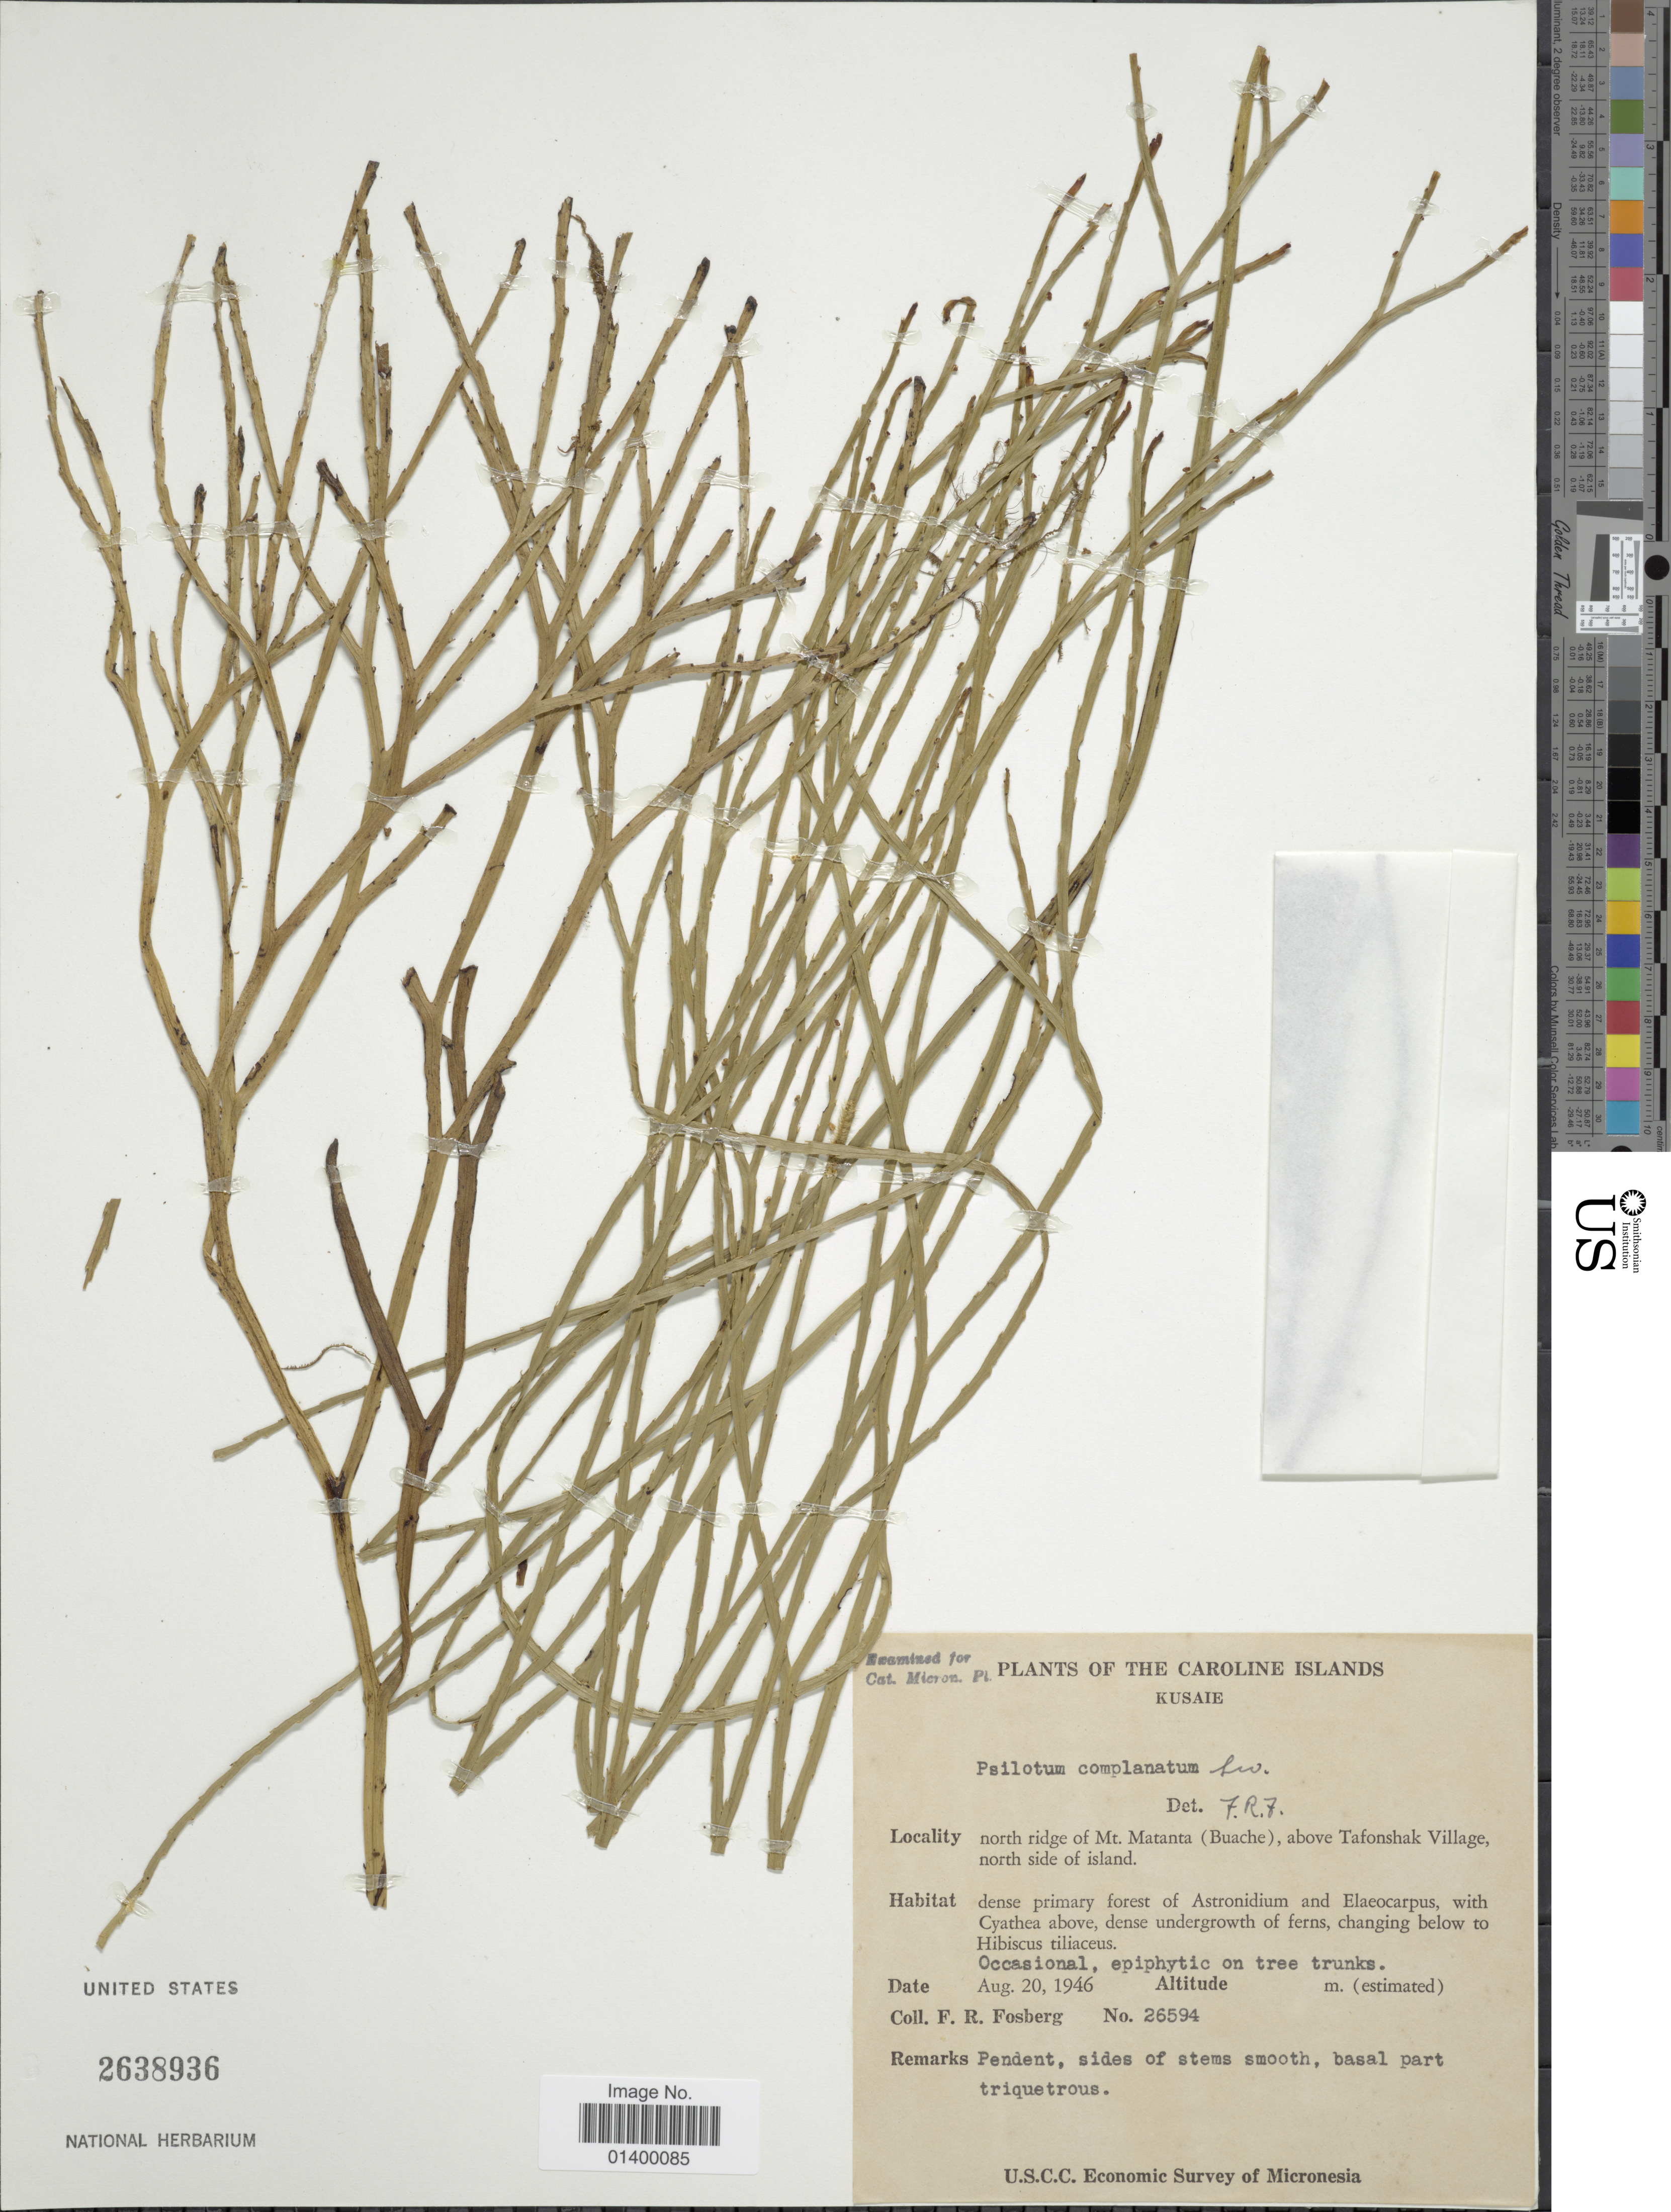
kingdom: Plantae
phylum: Tracheophyta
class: Polypodiopsida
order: Psilotales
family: Psilotaceae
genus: Psilotum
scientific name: Psilotum complanatum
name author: Sw.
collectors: F. R. Fosberg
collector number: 26594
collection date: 1946-08-20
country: Micronesia, Federated States of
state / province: Kosrae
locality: Caroline Islands, Kusaie, north ridge of Mt. Matanta (Buache), above Tafonshak Village, north side of island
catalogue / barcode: US 2638936